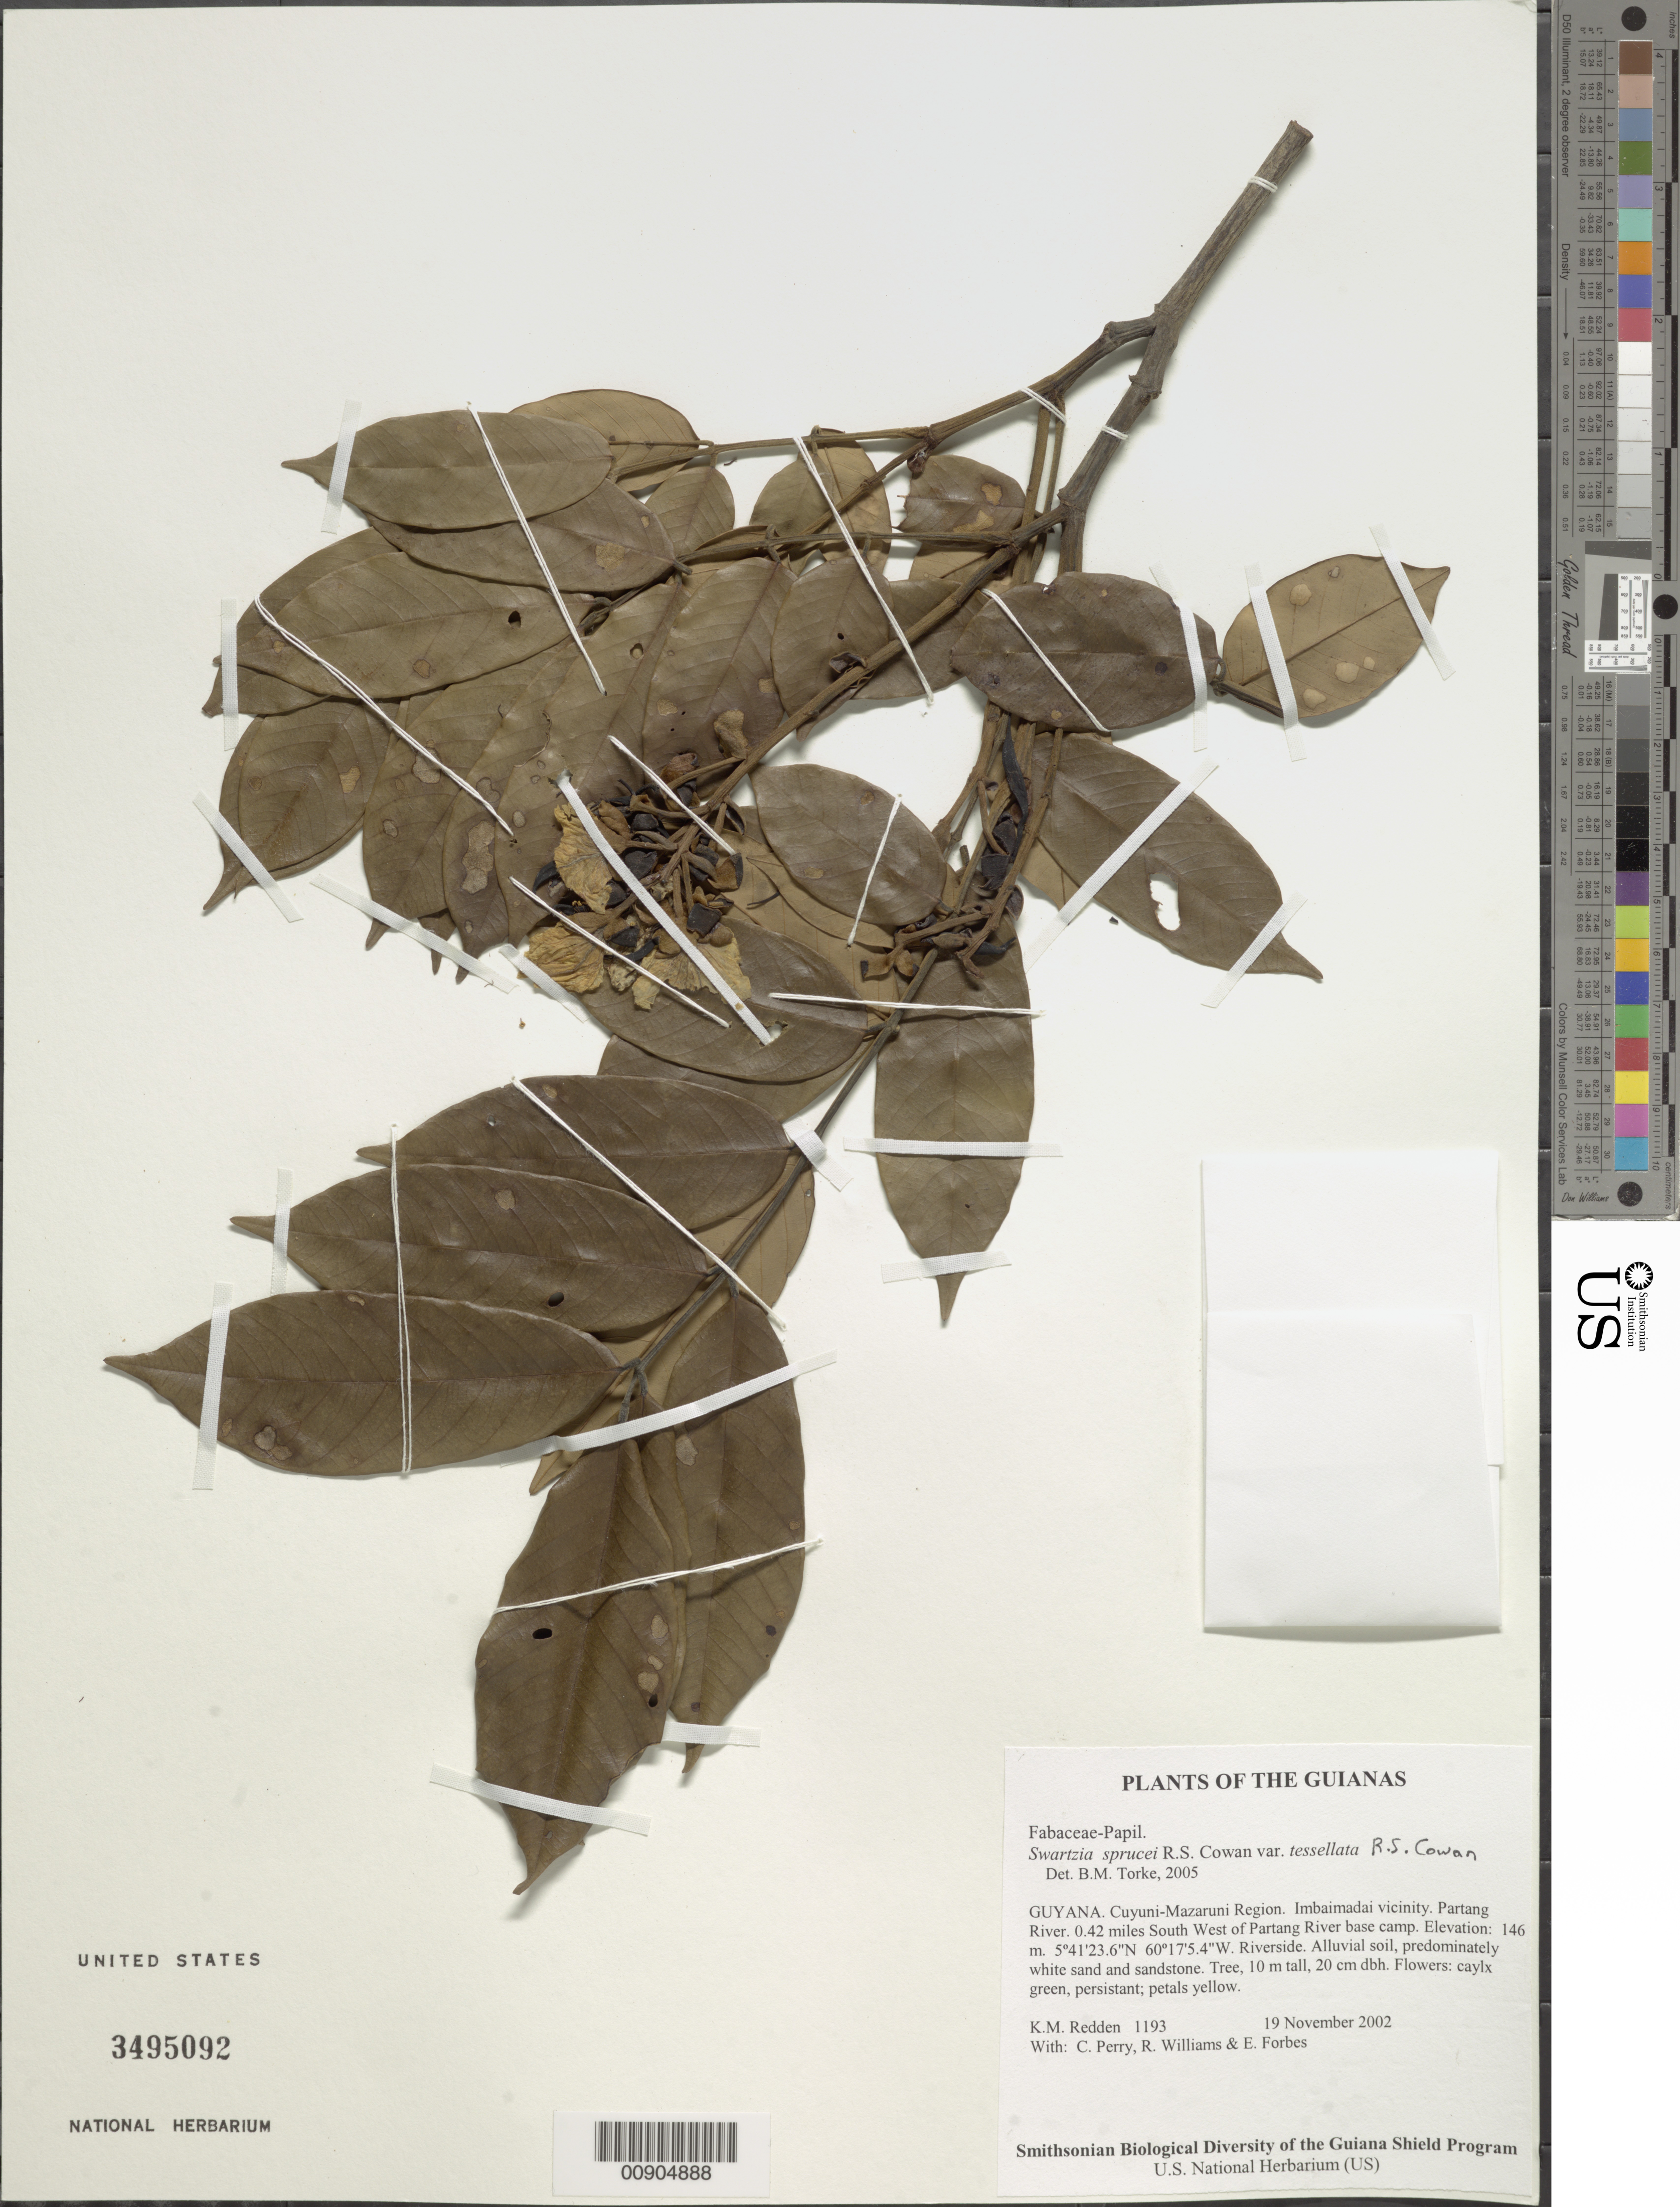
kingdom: Plantae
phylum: Tracheophyta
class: Magnoliopsida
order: Fabales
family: Fabaceae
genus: Swartzia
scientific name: Swartzia sprucei var. tessellata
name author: R.S. Cowan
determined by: Torke, B. M., (MO)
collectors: K. M. Redden, C. Perry, R. Williams & E. Forbes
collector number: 1193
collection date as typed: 19 November 2002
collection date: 2002-11-19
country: Guyana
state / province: Cuyuni-Mazaruni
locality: Imbaimadai vicinity. Partang River. 0.42 miles Southwest of Partang River base camp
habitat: Riverside. Alluvial soil, predominately white sand and sandstone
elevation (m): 146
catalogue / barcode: US 3495092